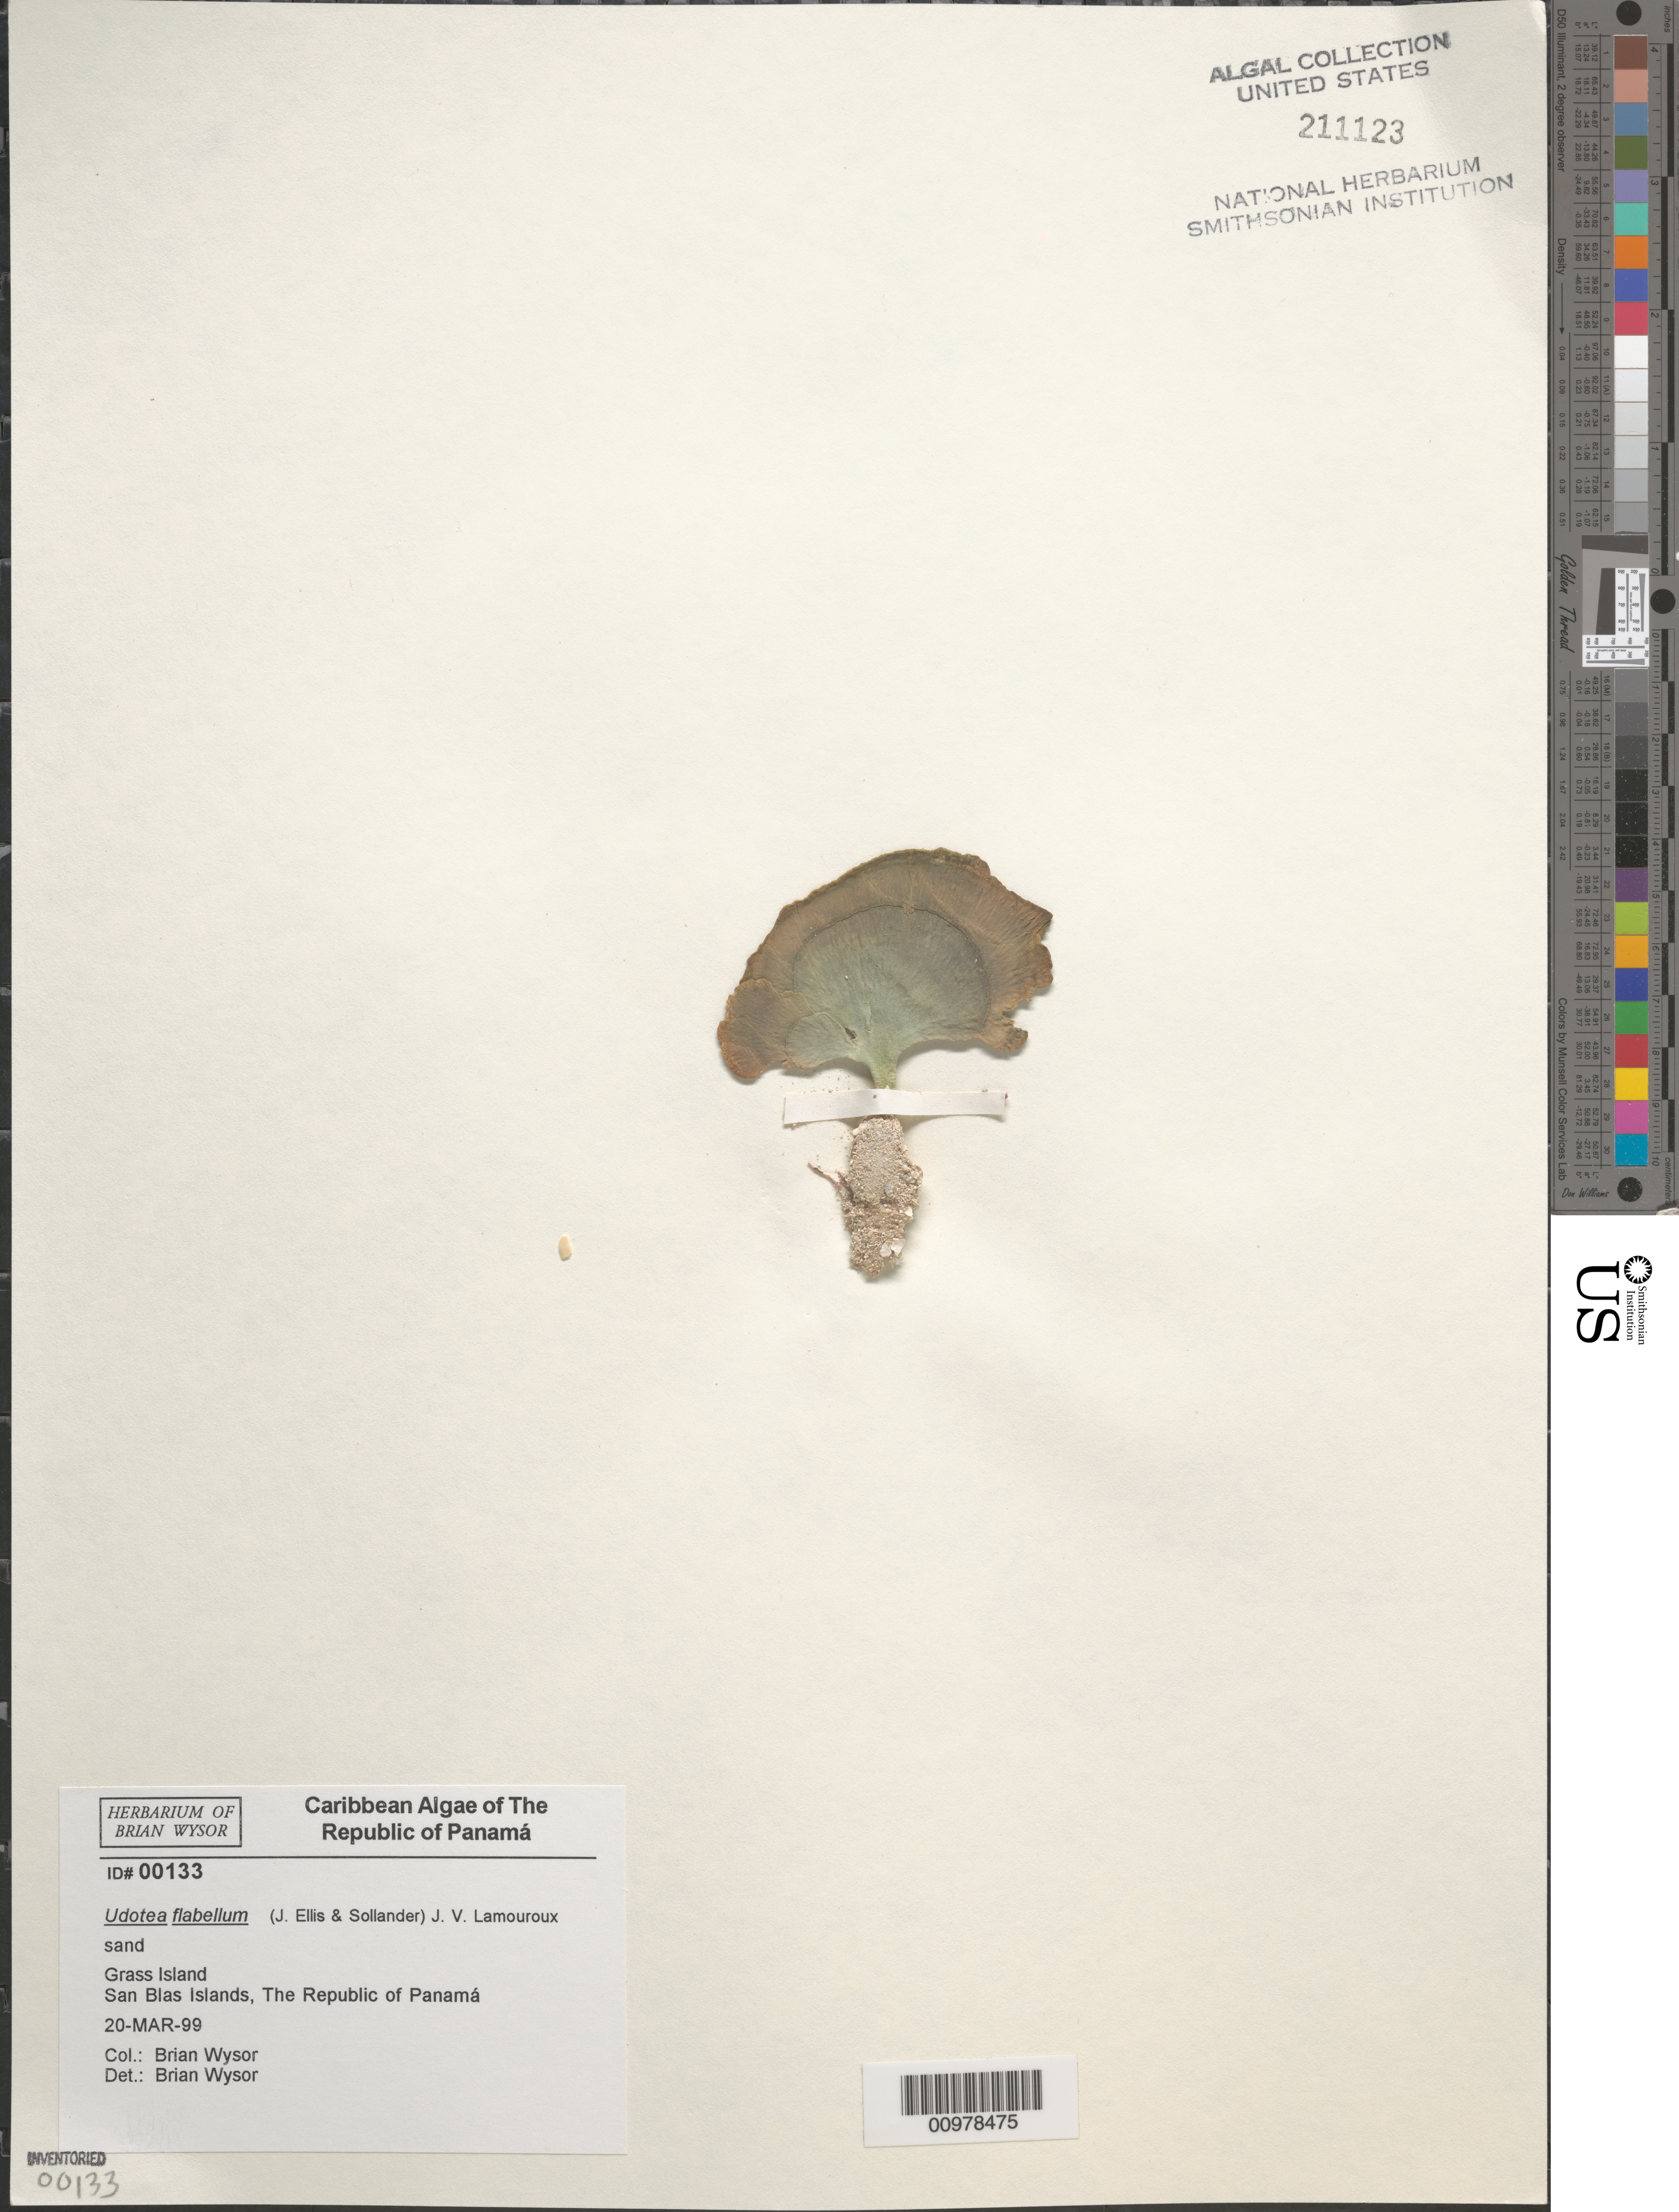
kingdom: Plantae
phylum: Chlorophyta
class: Ulvophyceae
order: Bryopsidales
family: Udoteaceae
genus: Udotea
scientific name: Udotea flabellum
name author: (J. Ellis & Sol.) M. Howe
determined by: Wysor, B.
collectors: B. Wysor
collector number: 00133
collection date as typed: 20 Mar 1999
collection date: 1999-03-20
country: Panama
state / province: Kuna Yala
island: Grass Island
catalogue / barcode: US 211123